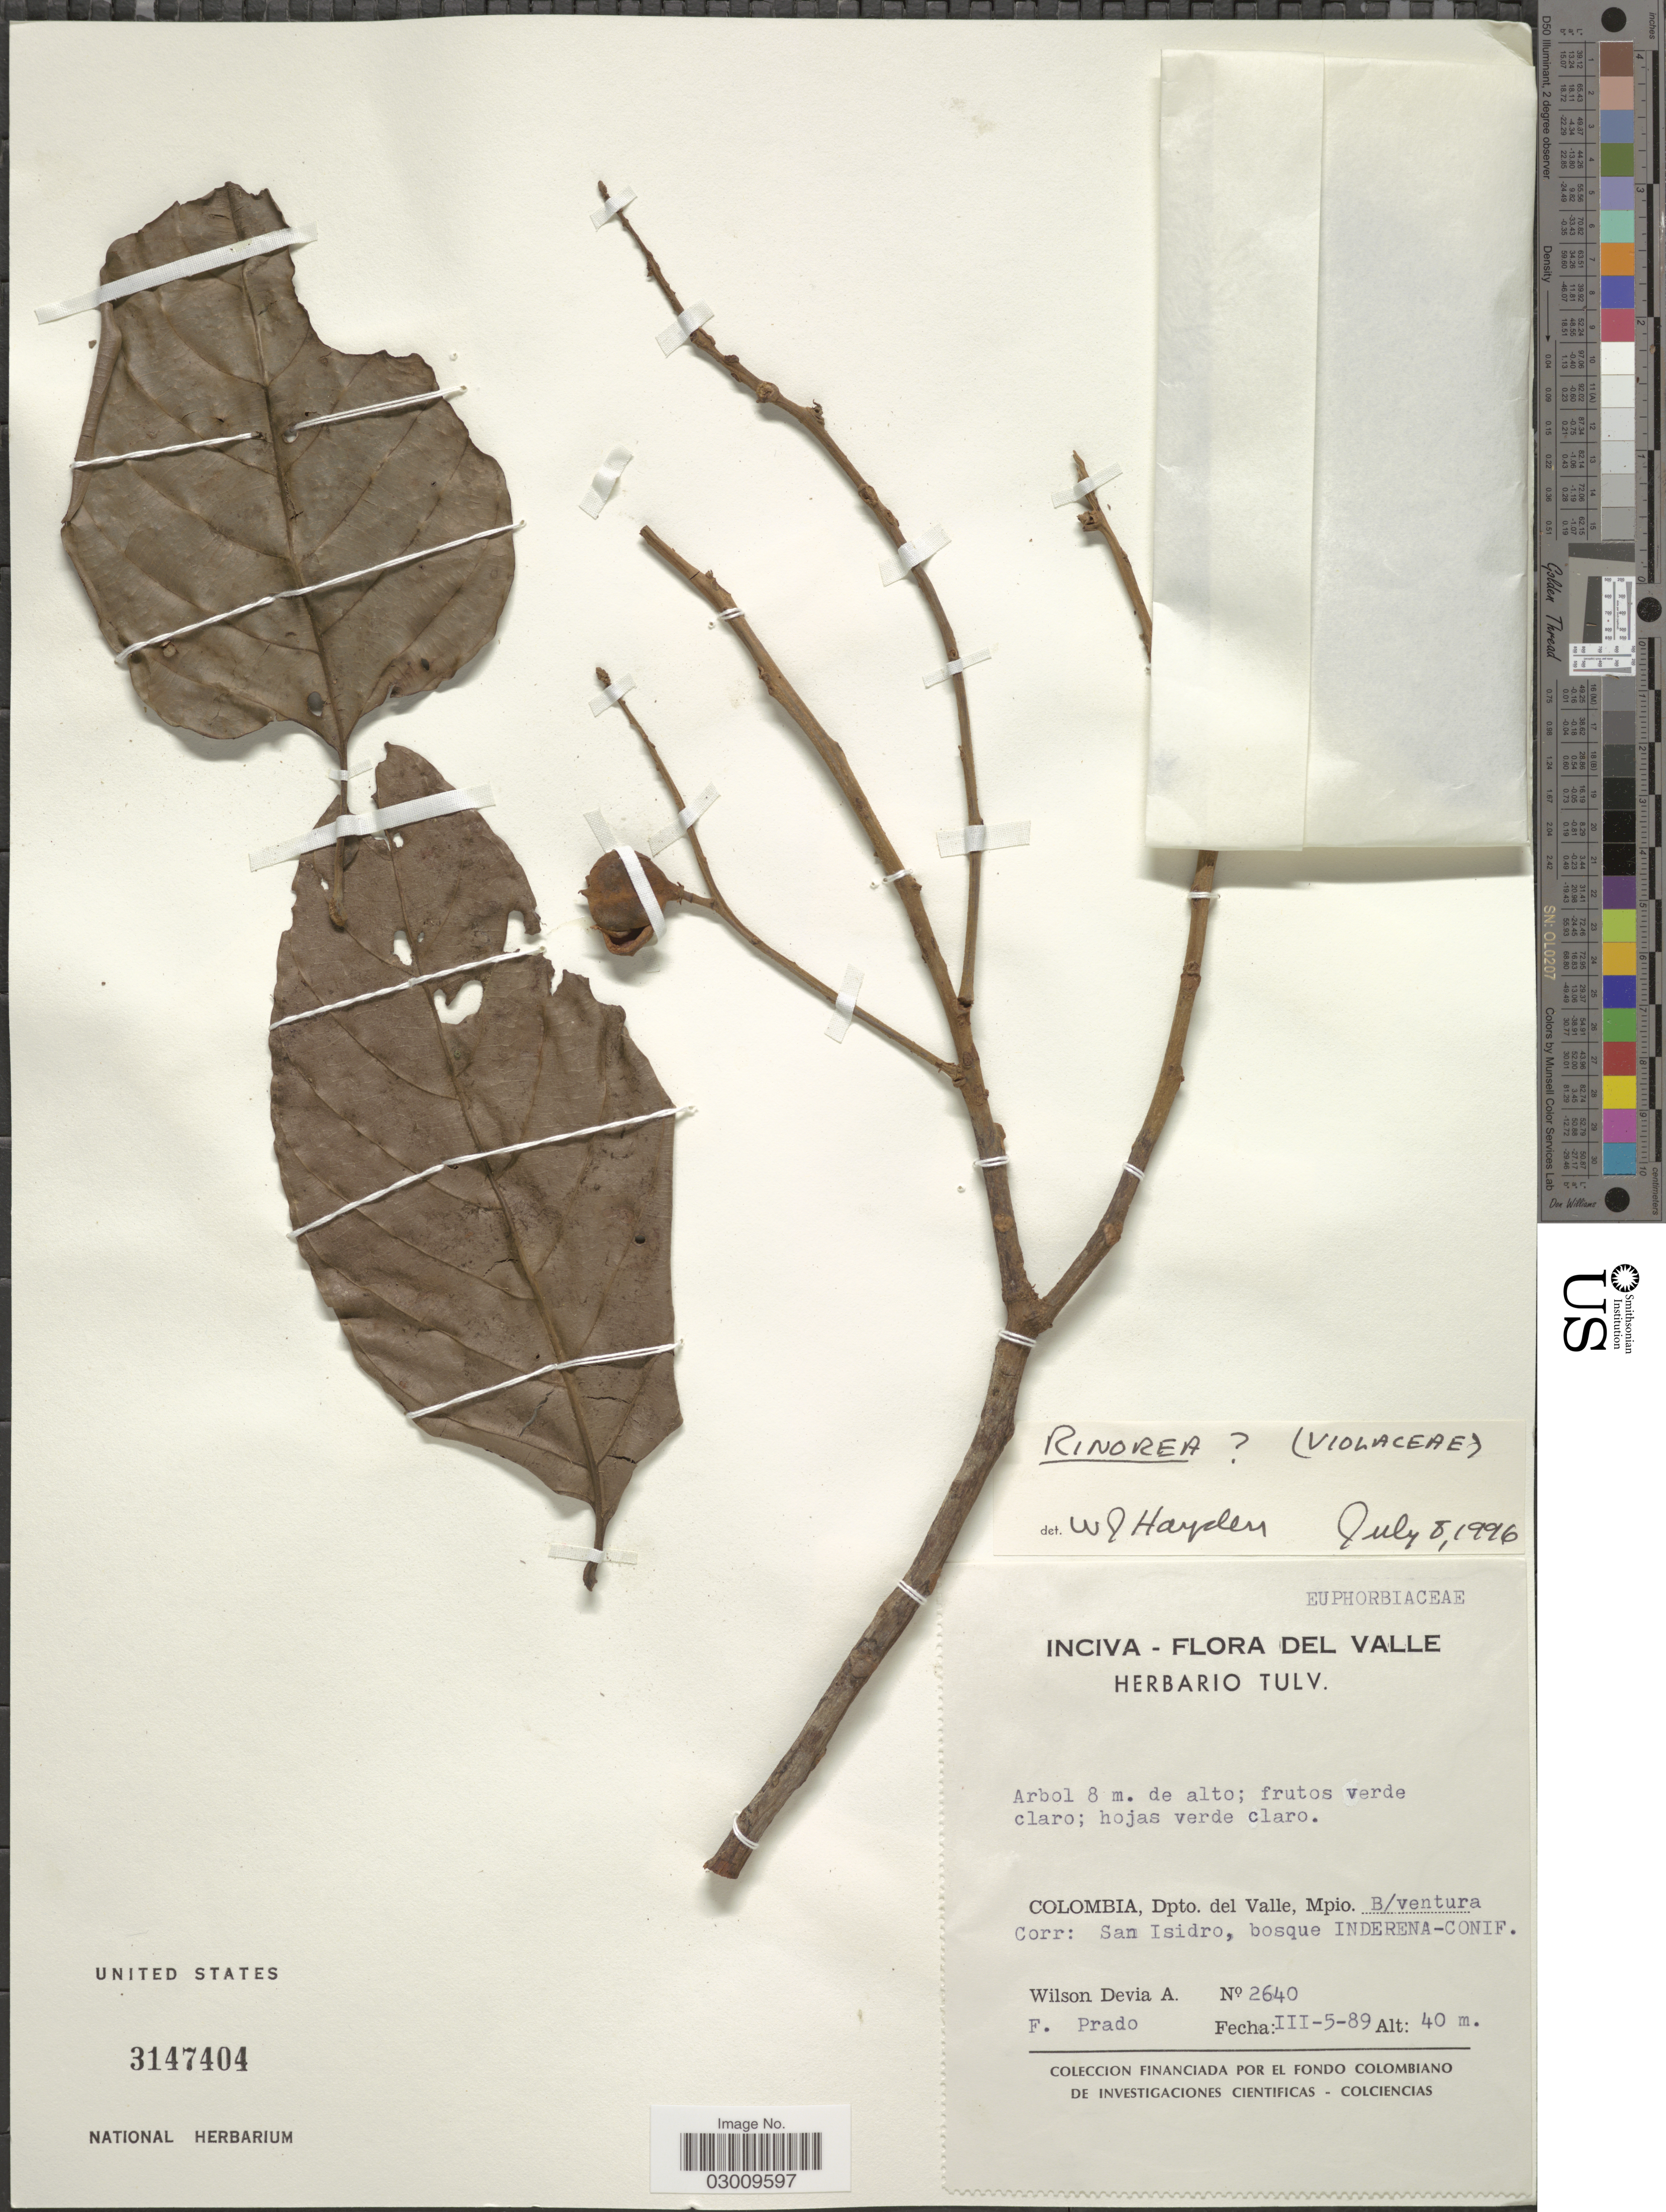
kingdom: Plantae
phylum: Tracheophyta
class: Magnoliopsida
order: Malpighiales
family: Violaceae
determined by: Hoyos-Gomez, S. E.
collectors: W. Devia A. & F. Prado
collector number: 2640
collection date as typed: Transcribed d/m/y: 5/3/89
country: Colombia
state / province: Valle del Cauca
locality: Dpto. del Valle, Mpio. B/ventura. Corr: San Isidro, bosque INDERENA-CONIF.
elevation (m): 40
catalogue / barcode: US 3147404